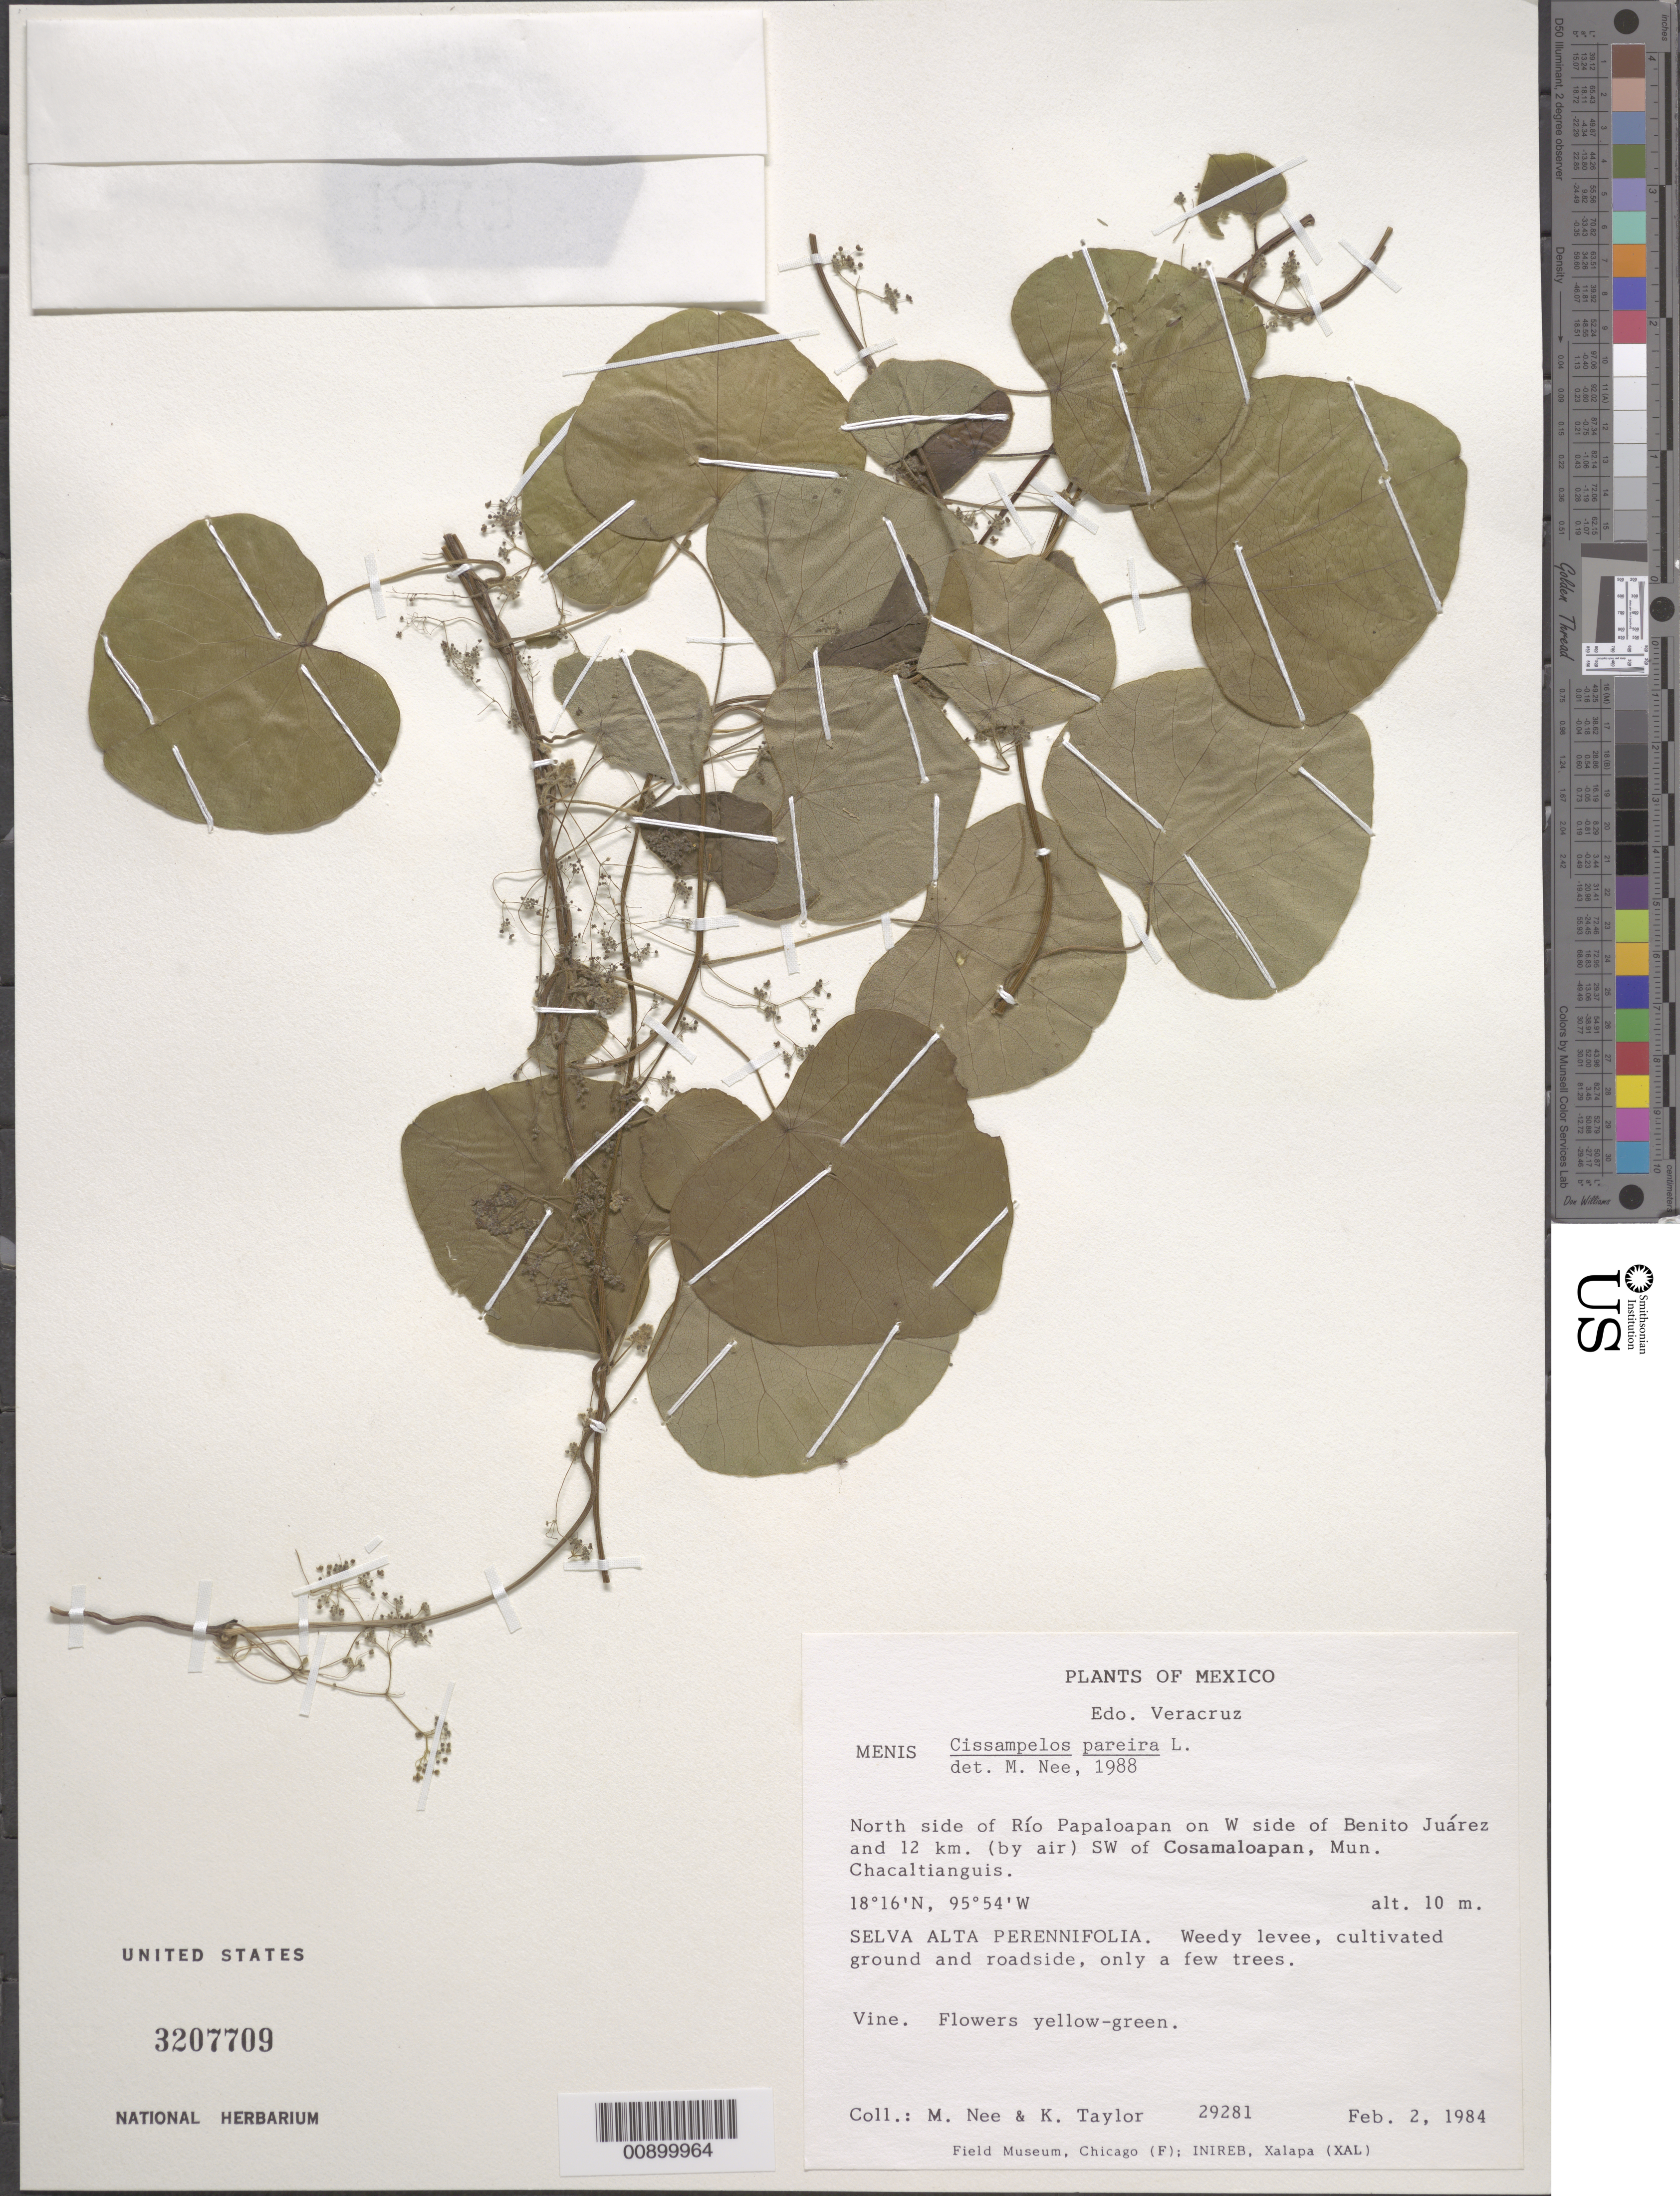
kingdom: Plantae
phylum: Tracheophyta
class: Magnoliopsida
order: Ranunculales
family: Menispermaceae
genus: Cissampelos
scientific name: Cissampelos pareira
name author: L.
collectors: M. Nee & K. Taylor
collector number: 29281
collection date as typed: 02 Feb 1984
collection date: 1984-02-02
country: Mexico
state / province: Veracruz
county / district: Chacaltianguis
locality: North side of Río Papaloapan on W side of Benito Juárez and 12 km (by air) SW of Cosamaloapan, Mun. Chacaltianguis, Edo. de Veracruz.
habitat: Selva alta perennifolia. Weedy levee, cultivated ground and roadside, only a few trees.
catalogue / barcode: US 3207709